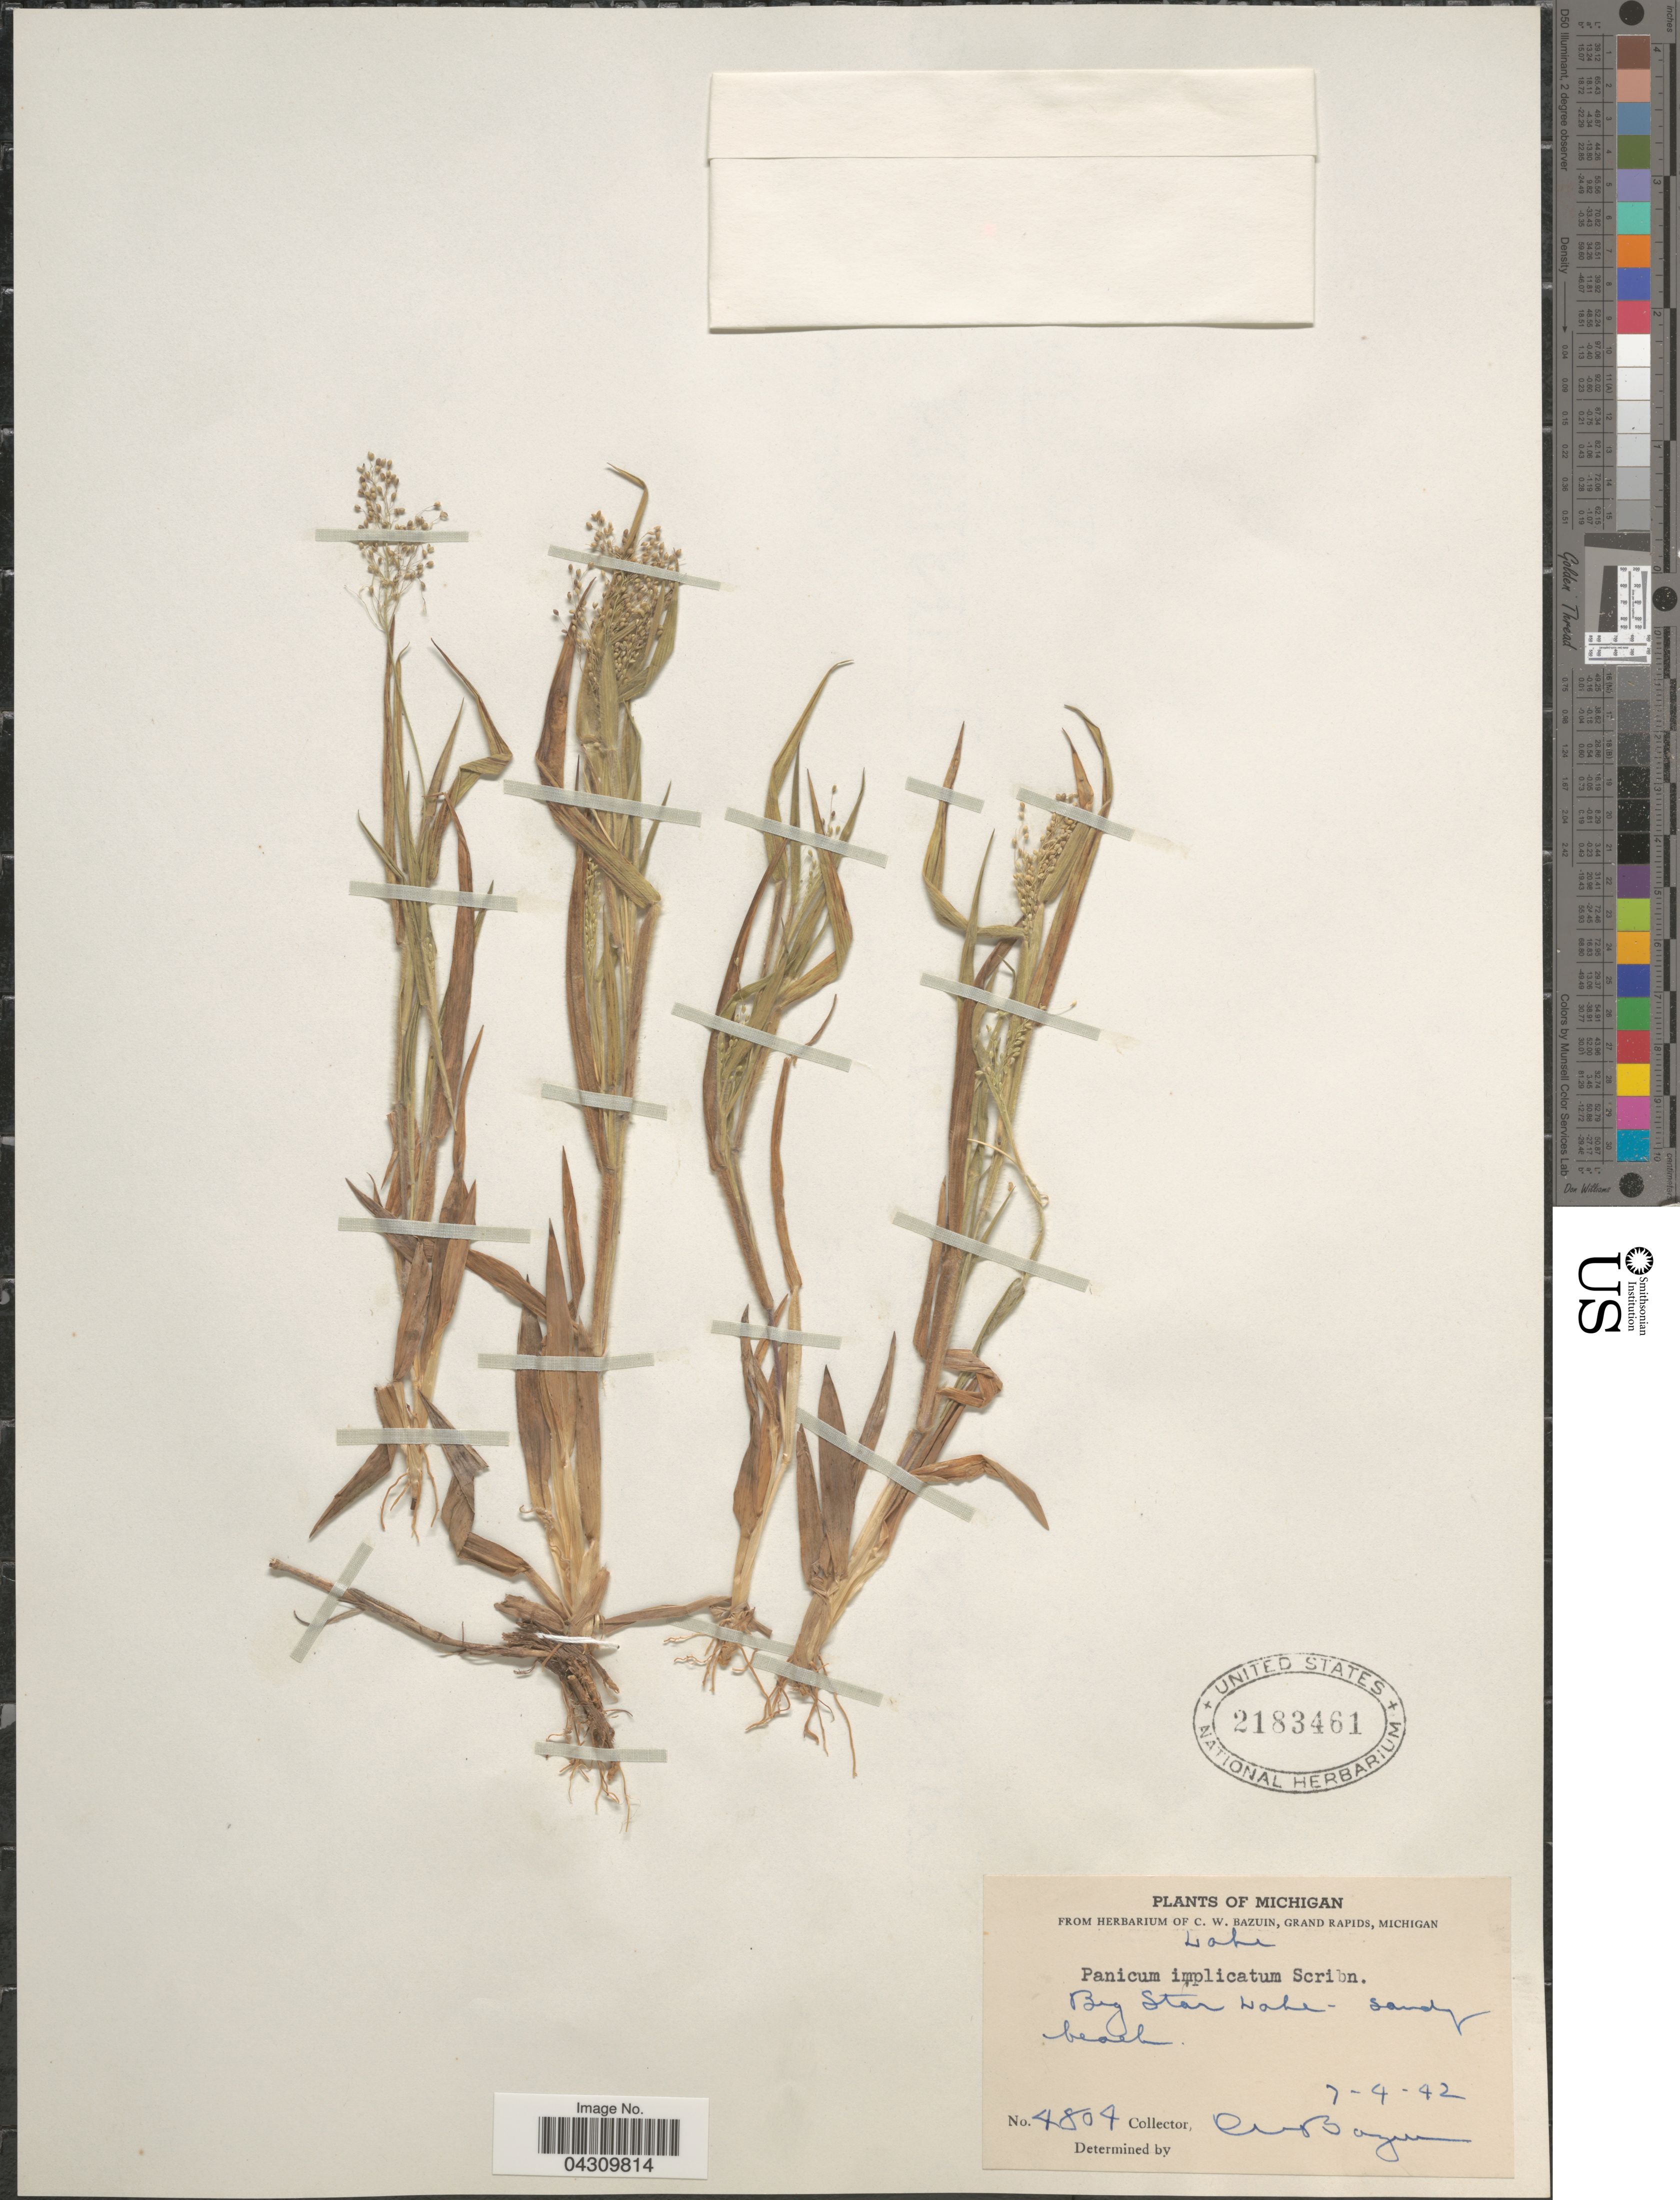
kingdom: Plantae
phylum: Tracheophyta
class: Liliopsida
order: Poales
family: Poaceae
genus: Dichanthelium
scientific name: Dichanthelium acuminatum var. acuminatum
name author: (Sw.) Gould & C.A. Clark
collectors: C. Bazuin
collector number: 4804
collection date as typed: Transcribed d/m/y: 4/7/42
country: United States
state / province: Michigan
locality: Lake. Big Star Lake.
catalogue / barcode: US 2183461